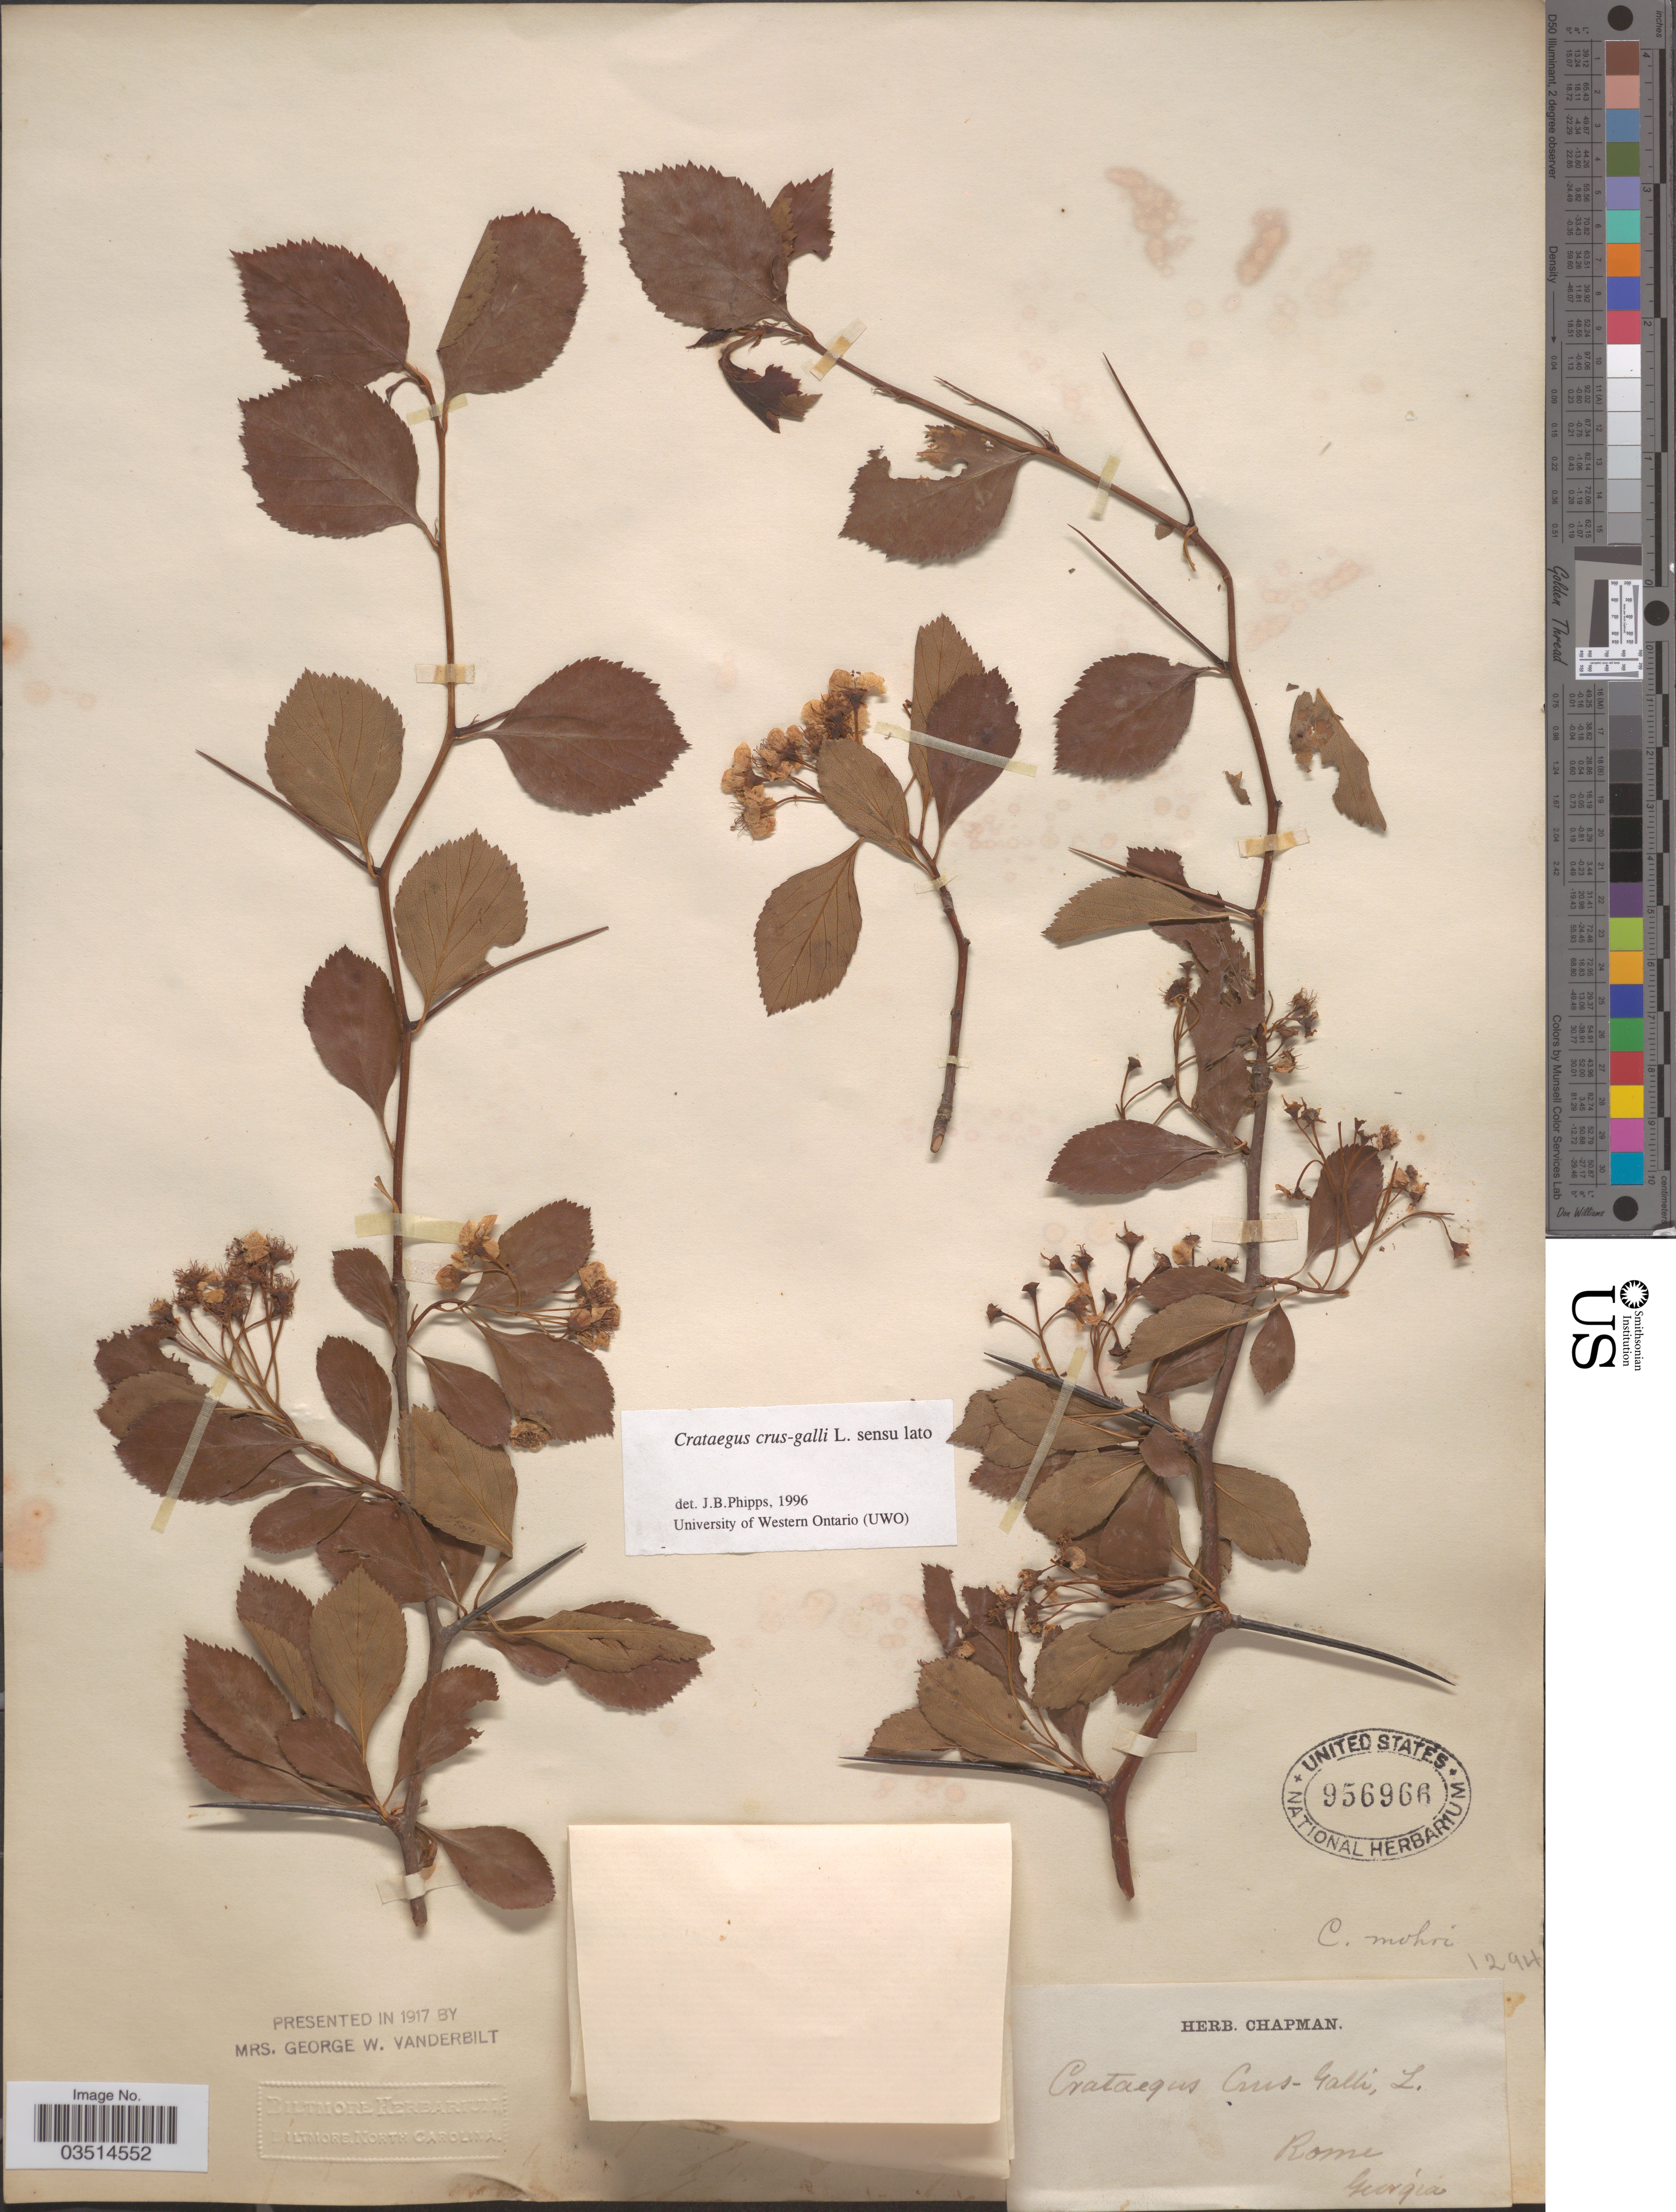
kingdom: Plantae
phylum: Tracheophyta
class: Magnoliopsida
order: Rosales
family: Rosaceae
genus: Crataegus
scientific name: Crataegus crus-galli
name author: L.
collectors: ex herb. Chapman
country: United States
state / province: Georgia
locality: Rome.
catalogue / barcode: US 956966